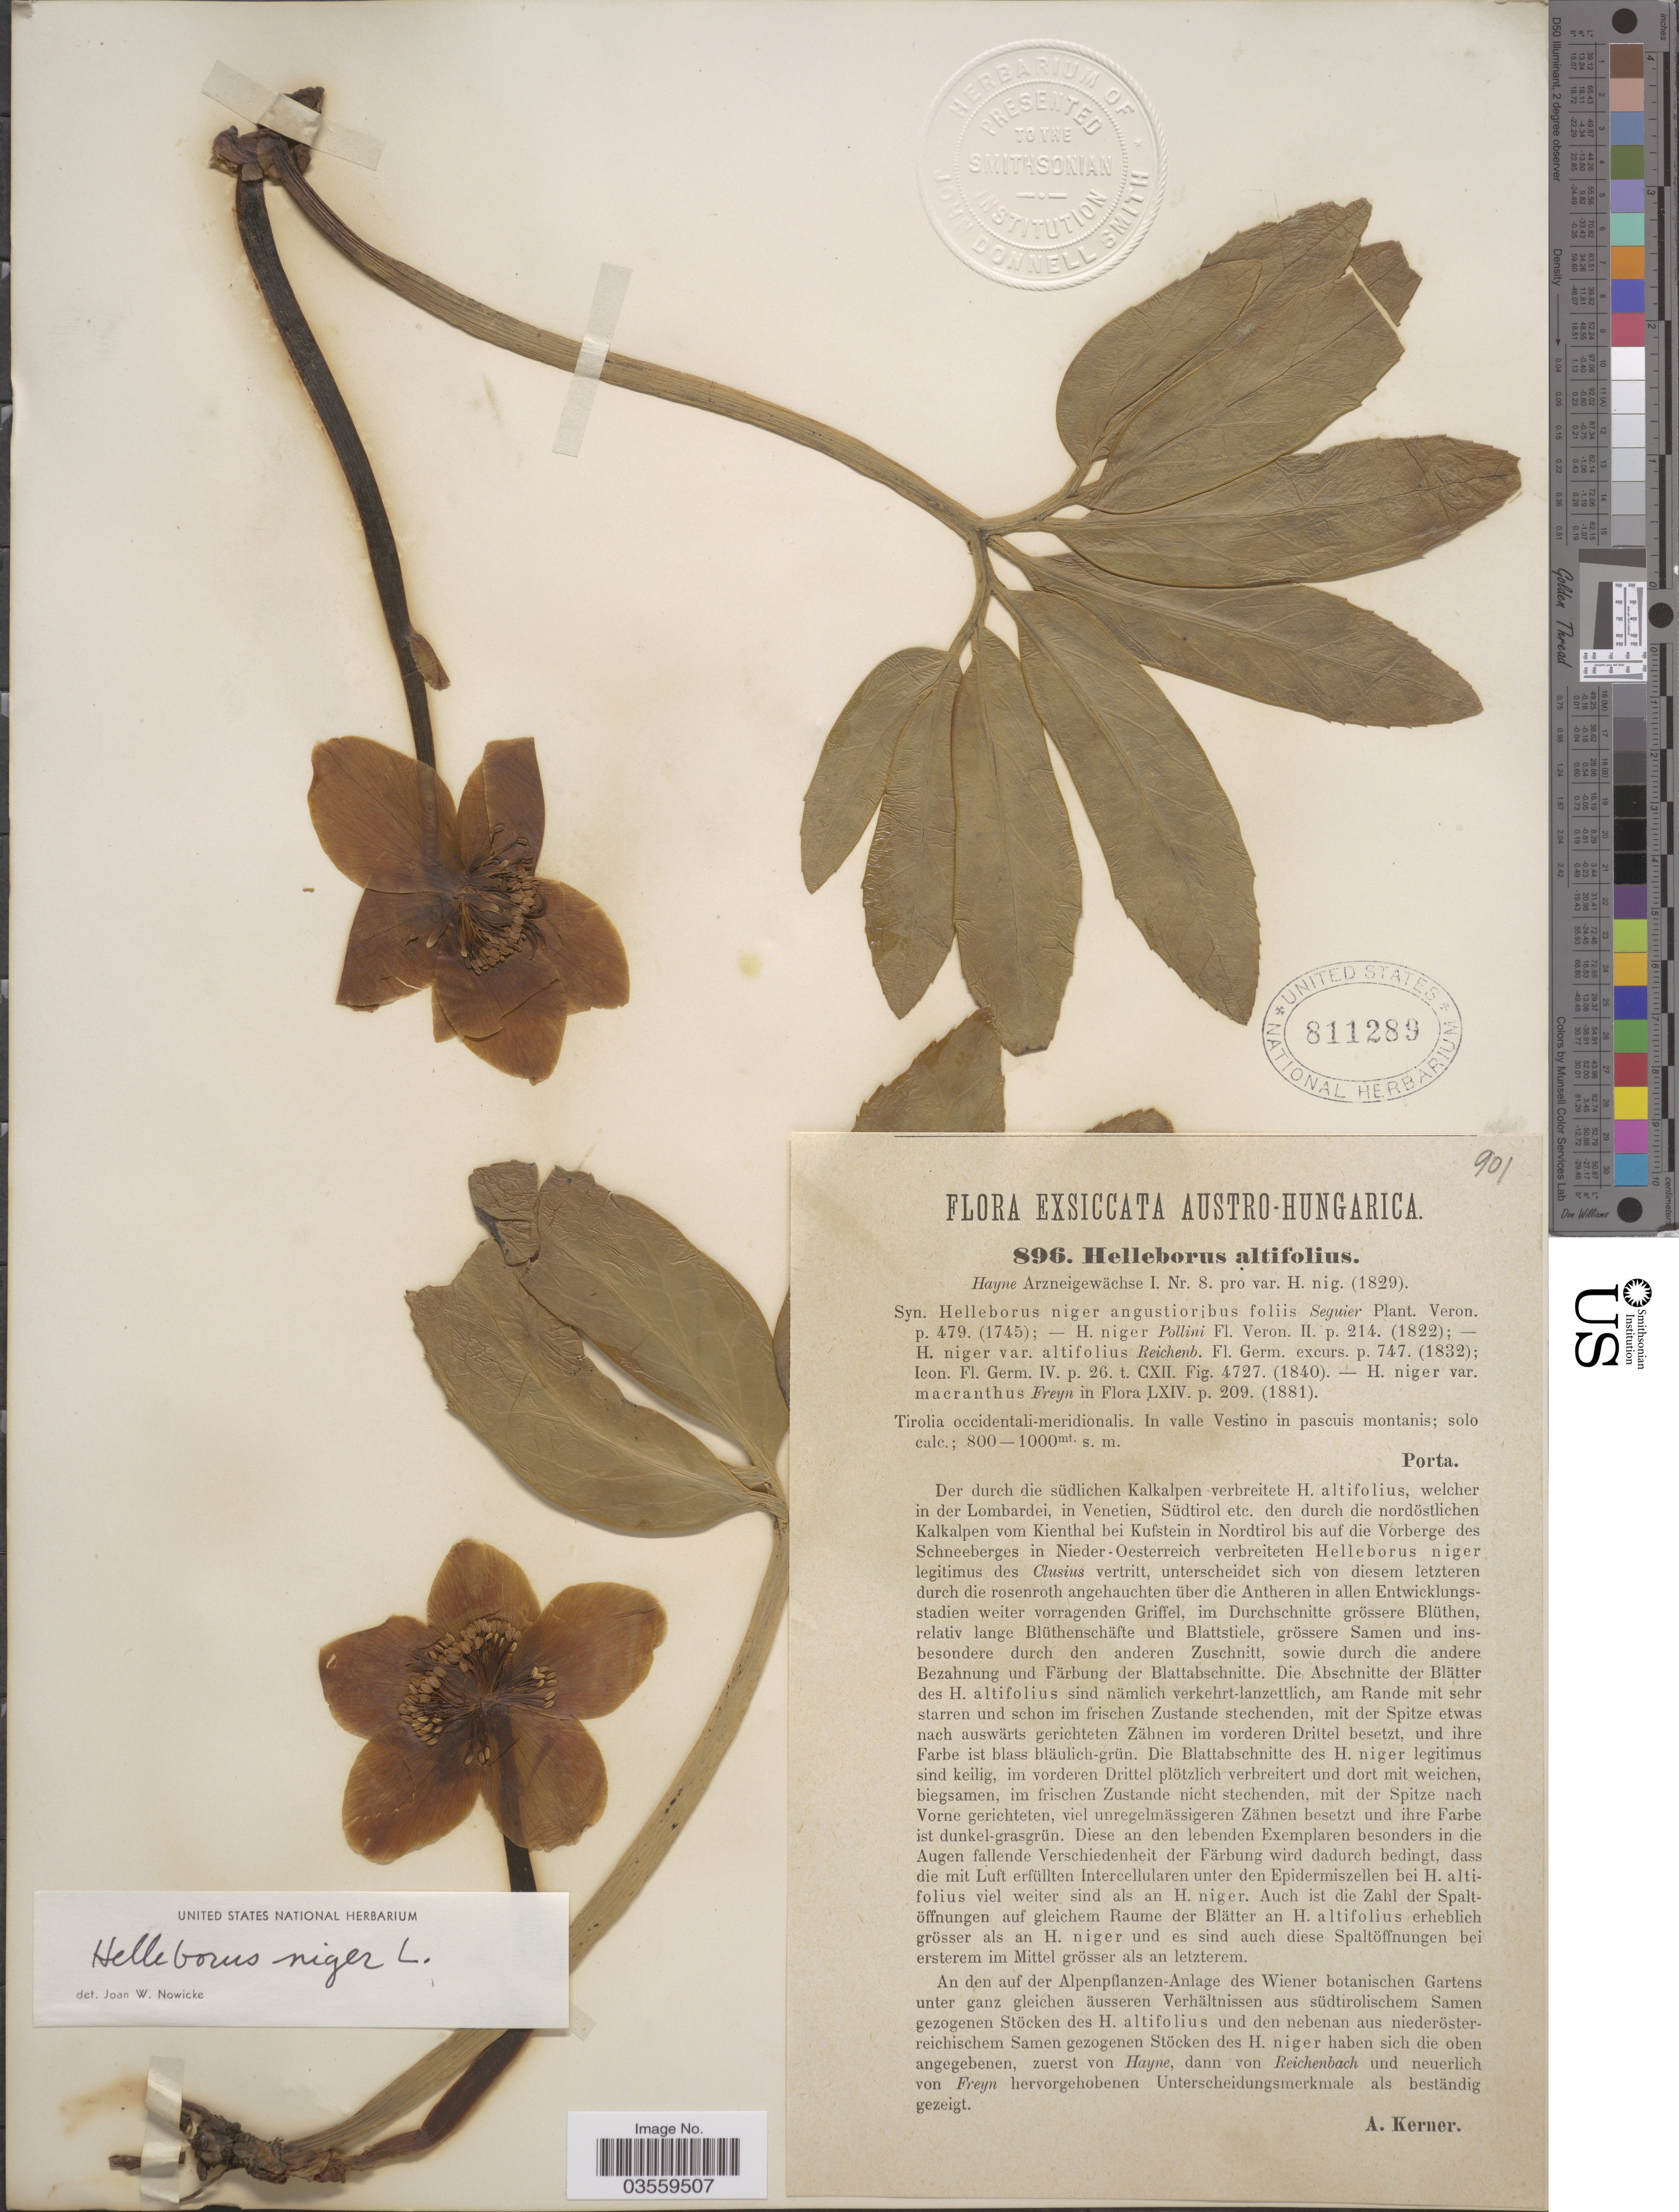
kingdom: Plantae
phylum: Tracheophyta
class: Magnoliopsida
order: Ranunculales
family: Ranunculaceae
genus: Helleborus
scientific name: Helleborus niger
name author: L.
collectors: A. Kerner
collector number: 896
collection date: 1881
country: Austria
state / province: Tirol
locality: Autro-Hungarica. Tirolia occidentalis-meridionalis. In valle Vestino in pascuis montanis.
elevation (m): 800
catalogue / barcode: US 811289